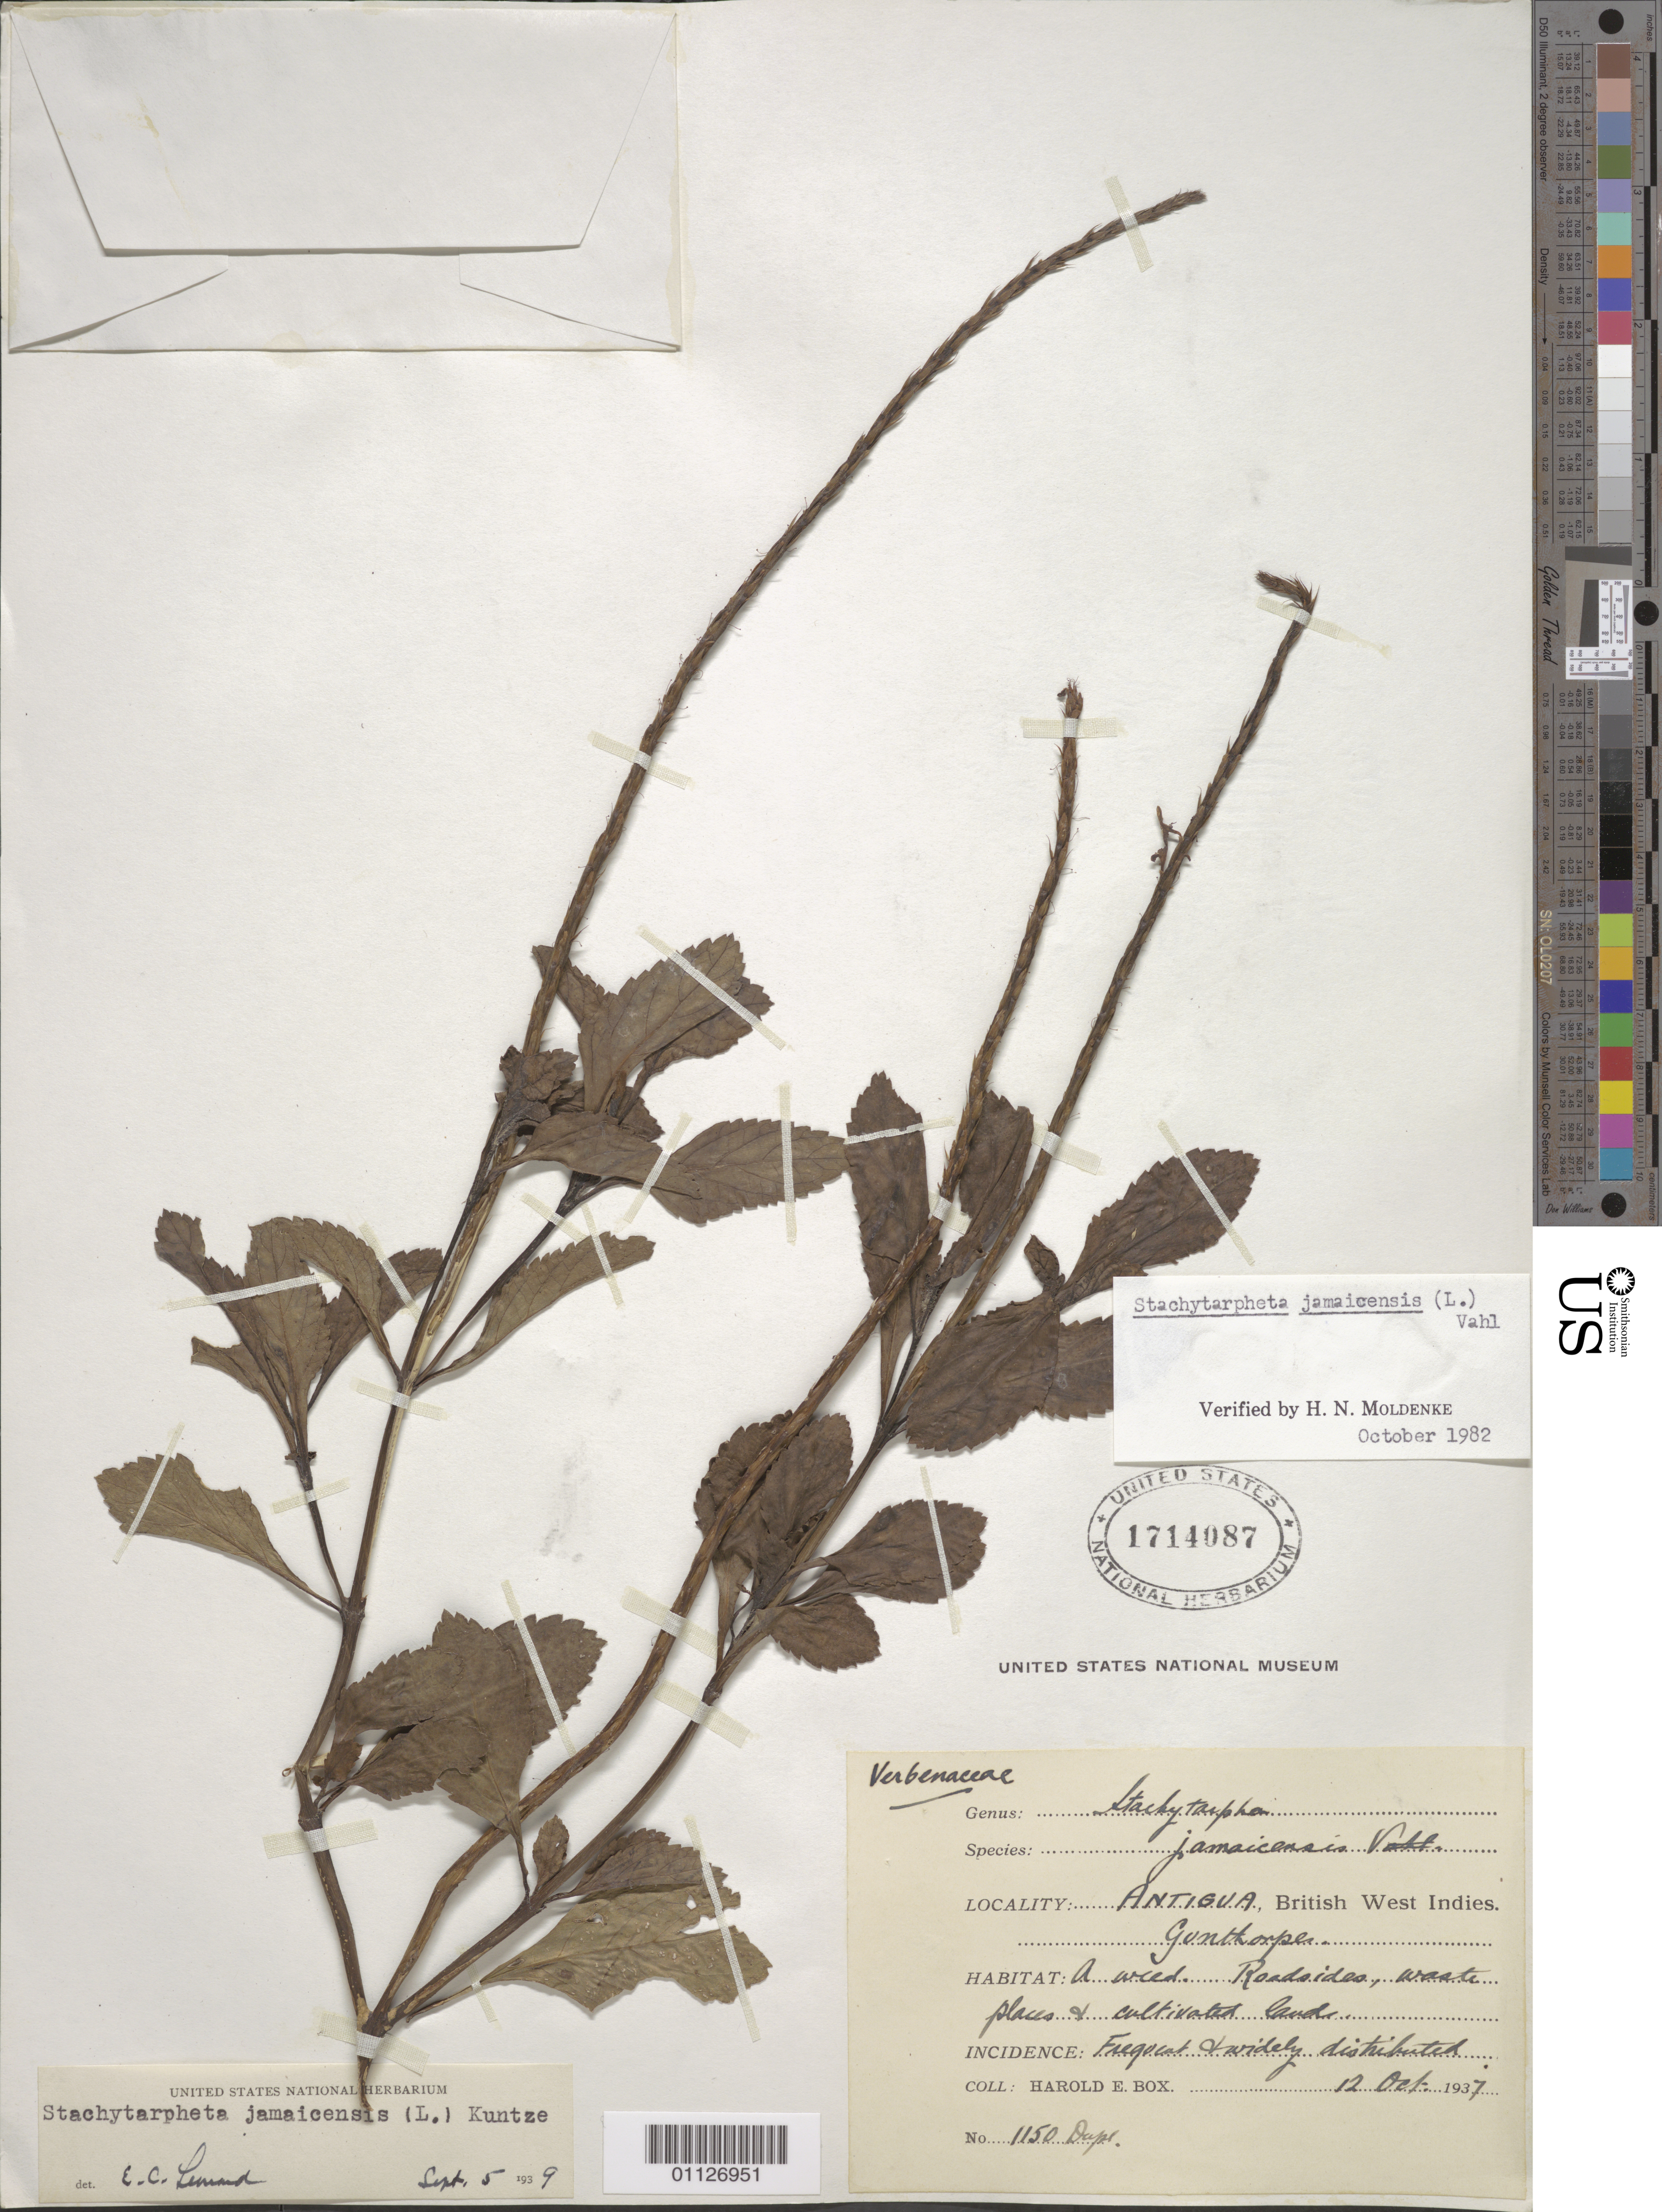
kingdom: Plantae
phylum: Tracheophyta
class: Magnoliopsida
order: Lamiales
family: Verbenaceae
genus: Stachytarpheta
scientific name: Stachytarpheta jamaicensis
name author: (L.) Vahl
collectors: H. E. Box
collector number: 1150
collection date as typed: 12 --- 1937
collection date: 1937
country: Antigua and Barbuda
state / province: Saint George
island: Antigua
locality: Gunthorpes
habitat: roadside, waste places, and cultivated land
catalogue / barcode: US 1714087